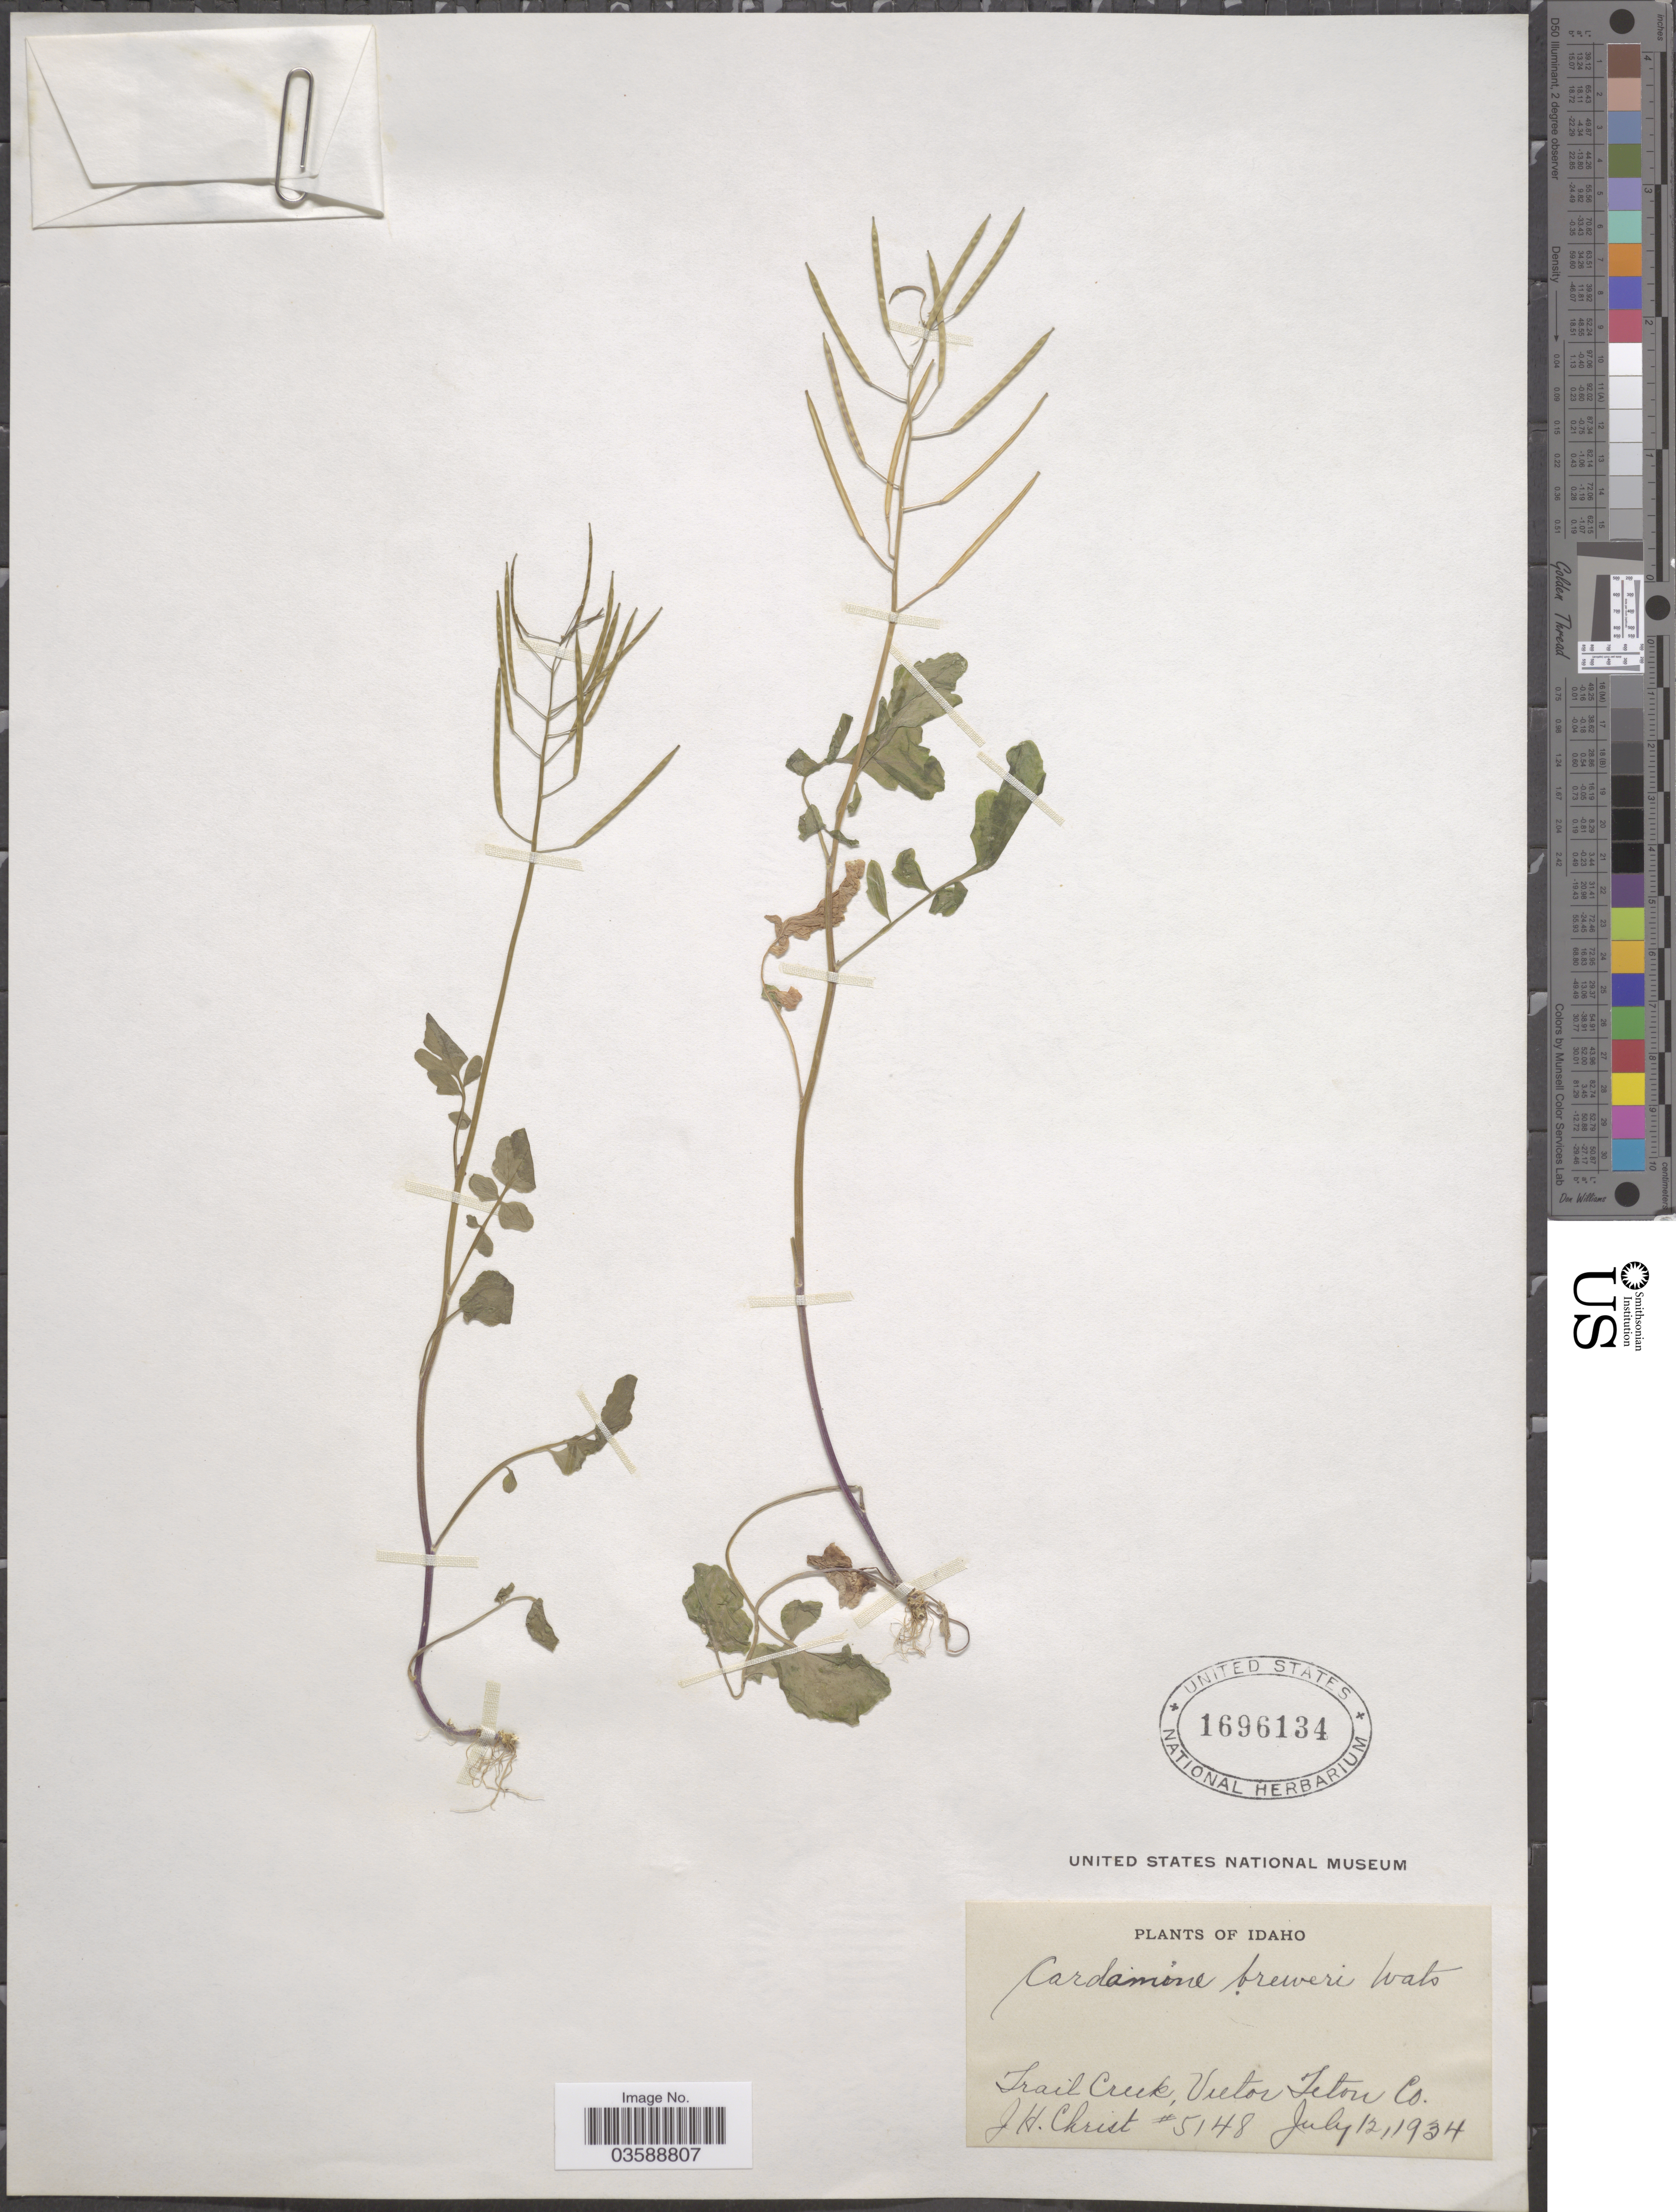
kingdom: Plantae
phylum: Tracheophyta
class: Magnoliopsida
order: Brassicales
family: Brassicaceae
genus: Cardamine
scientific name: Cardamine breweri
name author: S. Watson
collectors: J. H. Christ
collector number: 5148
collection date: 1934-07-12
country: United States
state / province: Idaho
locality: Trail Creek, Victor Teton Co.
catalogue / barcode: US 1696134